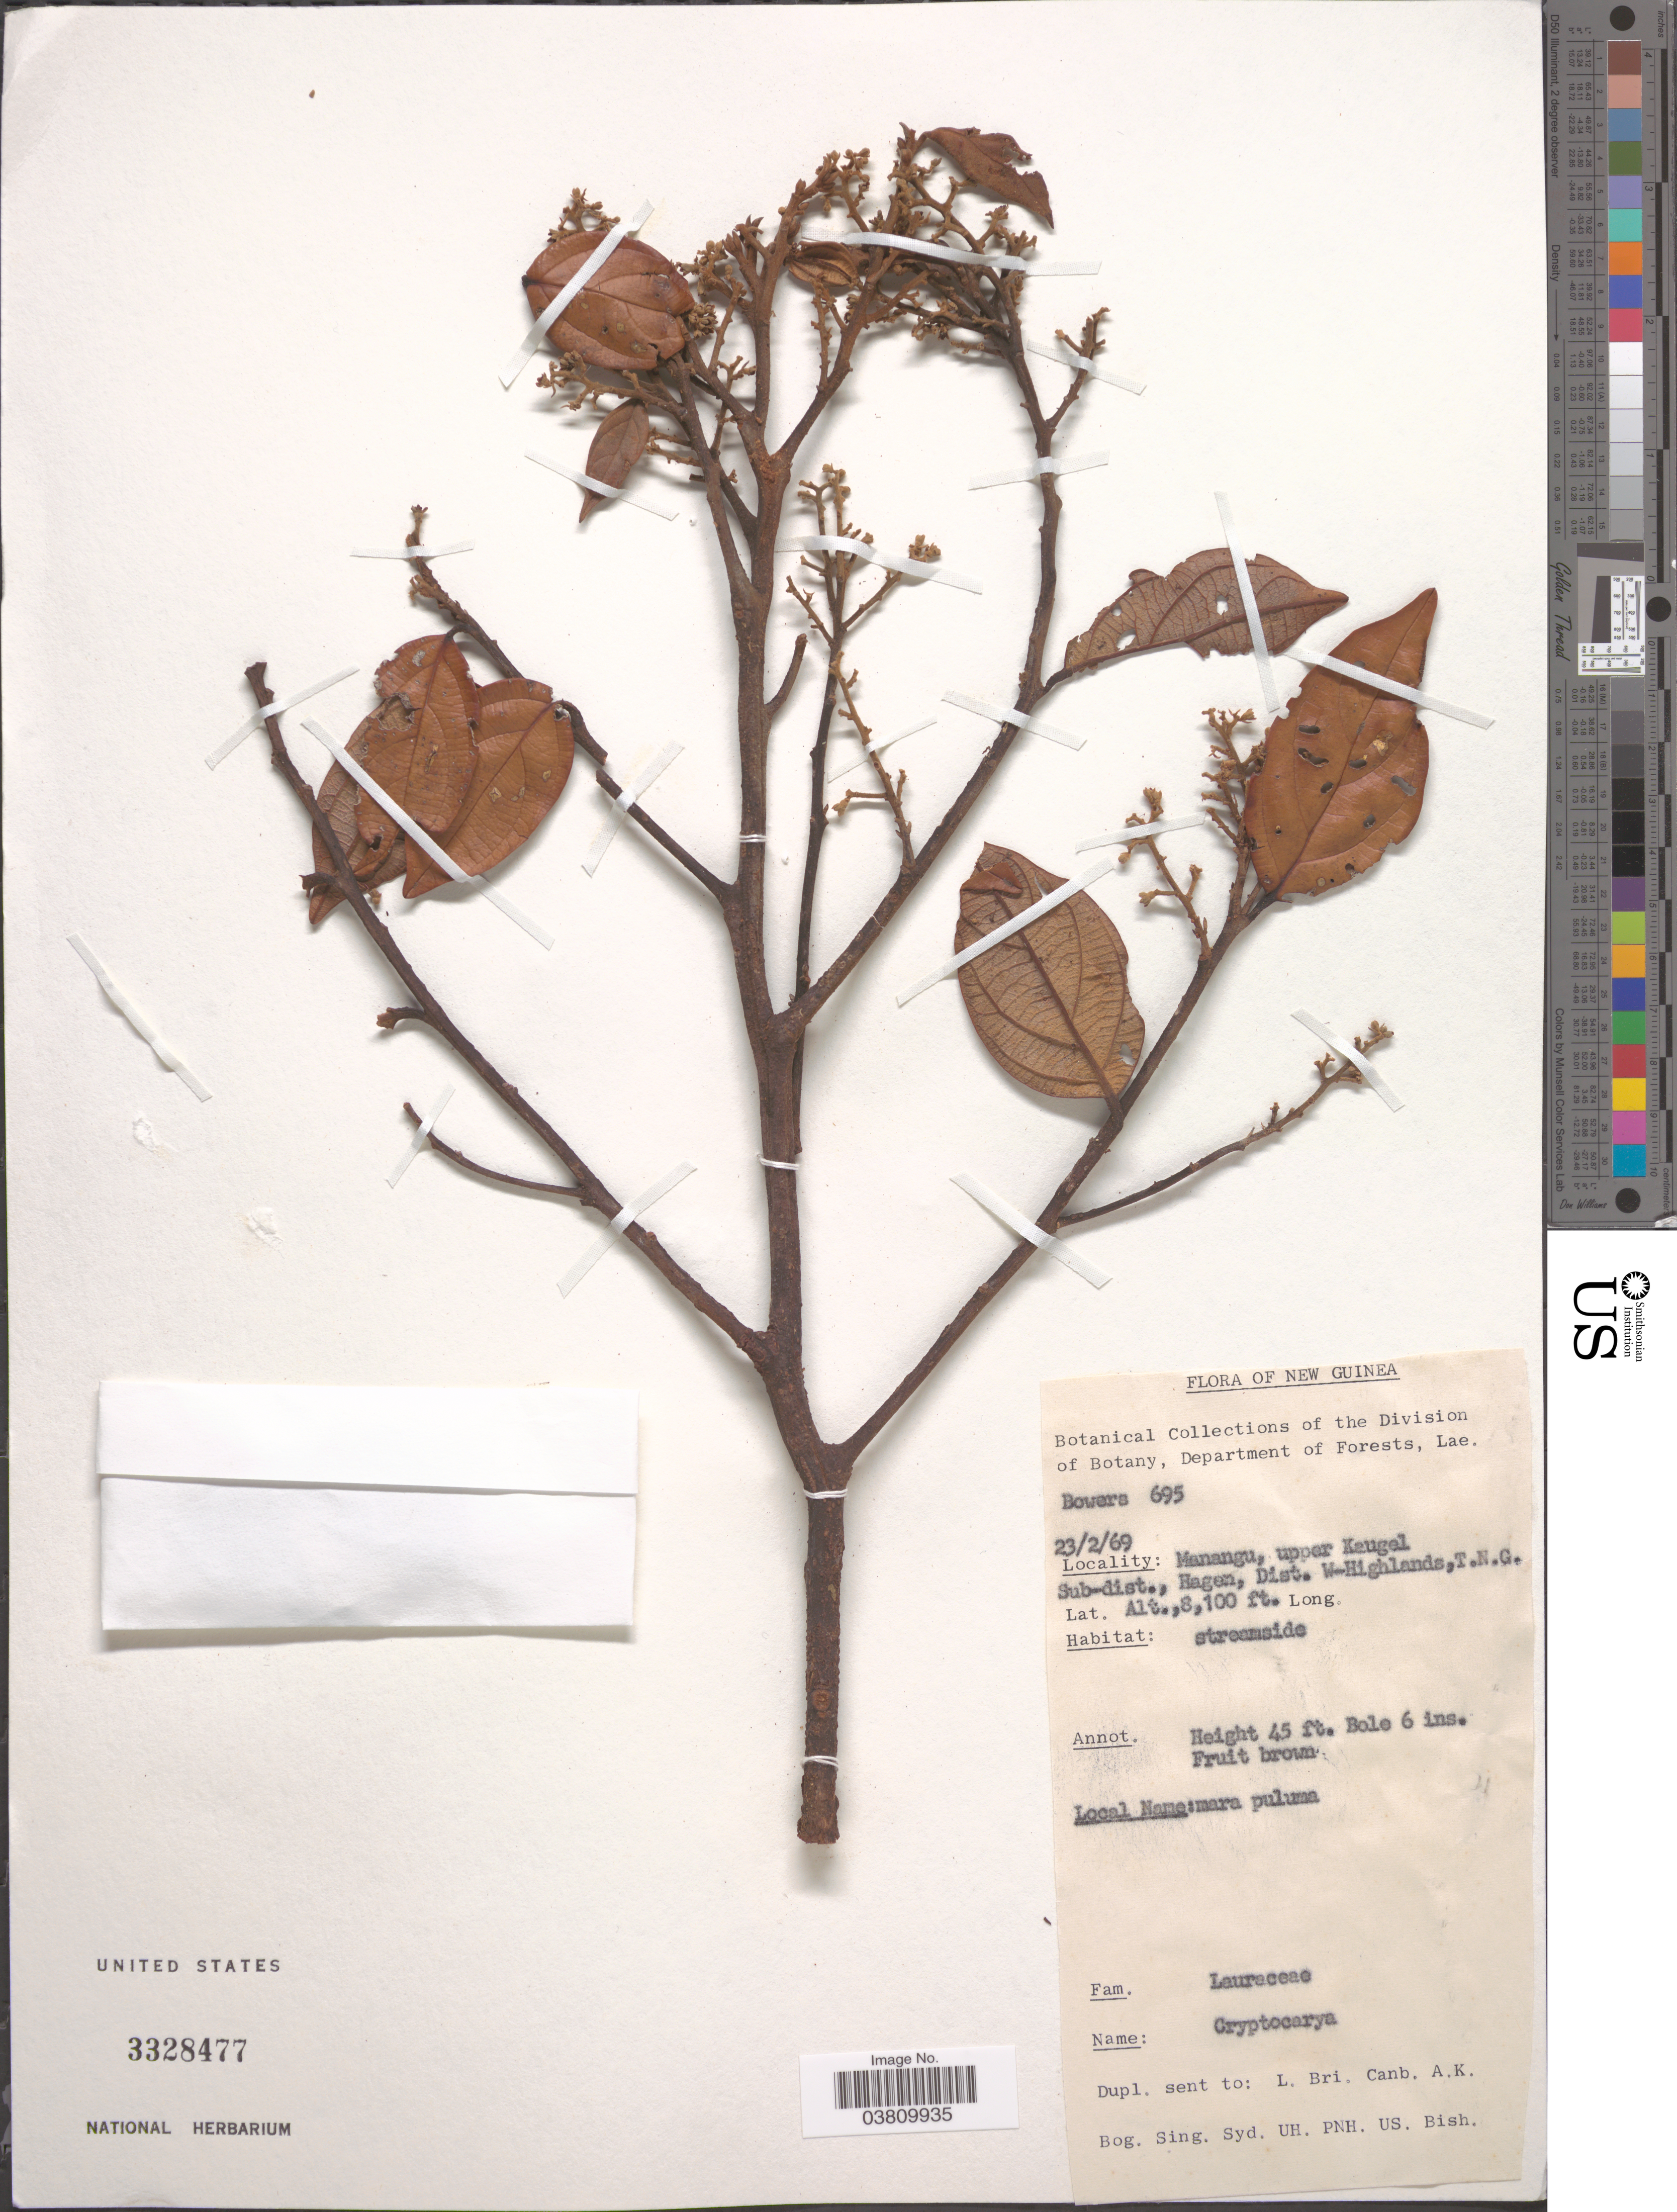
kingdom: Plantae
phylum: Tracheophyta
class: Magnoliopsida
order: Laurales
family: Lauraceae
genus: Cryptocarya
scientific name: Cryptocarya sp.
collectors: -. Bowers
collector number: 695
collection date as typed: Transcribed d/m/y: 23/2/69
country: Papua New Guinea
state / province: Western Highlands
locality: New Guinea. Manangu, upper Kaugel Sub-dist., Hagen, Dist. W-Highlands, T.N.G.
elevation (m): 2469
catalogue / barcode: US 3328477